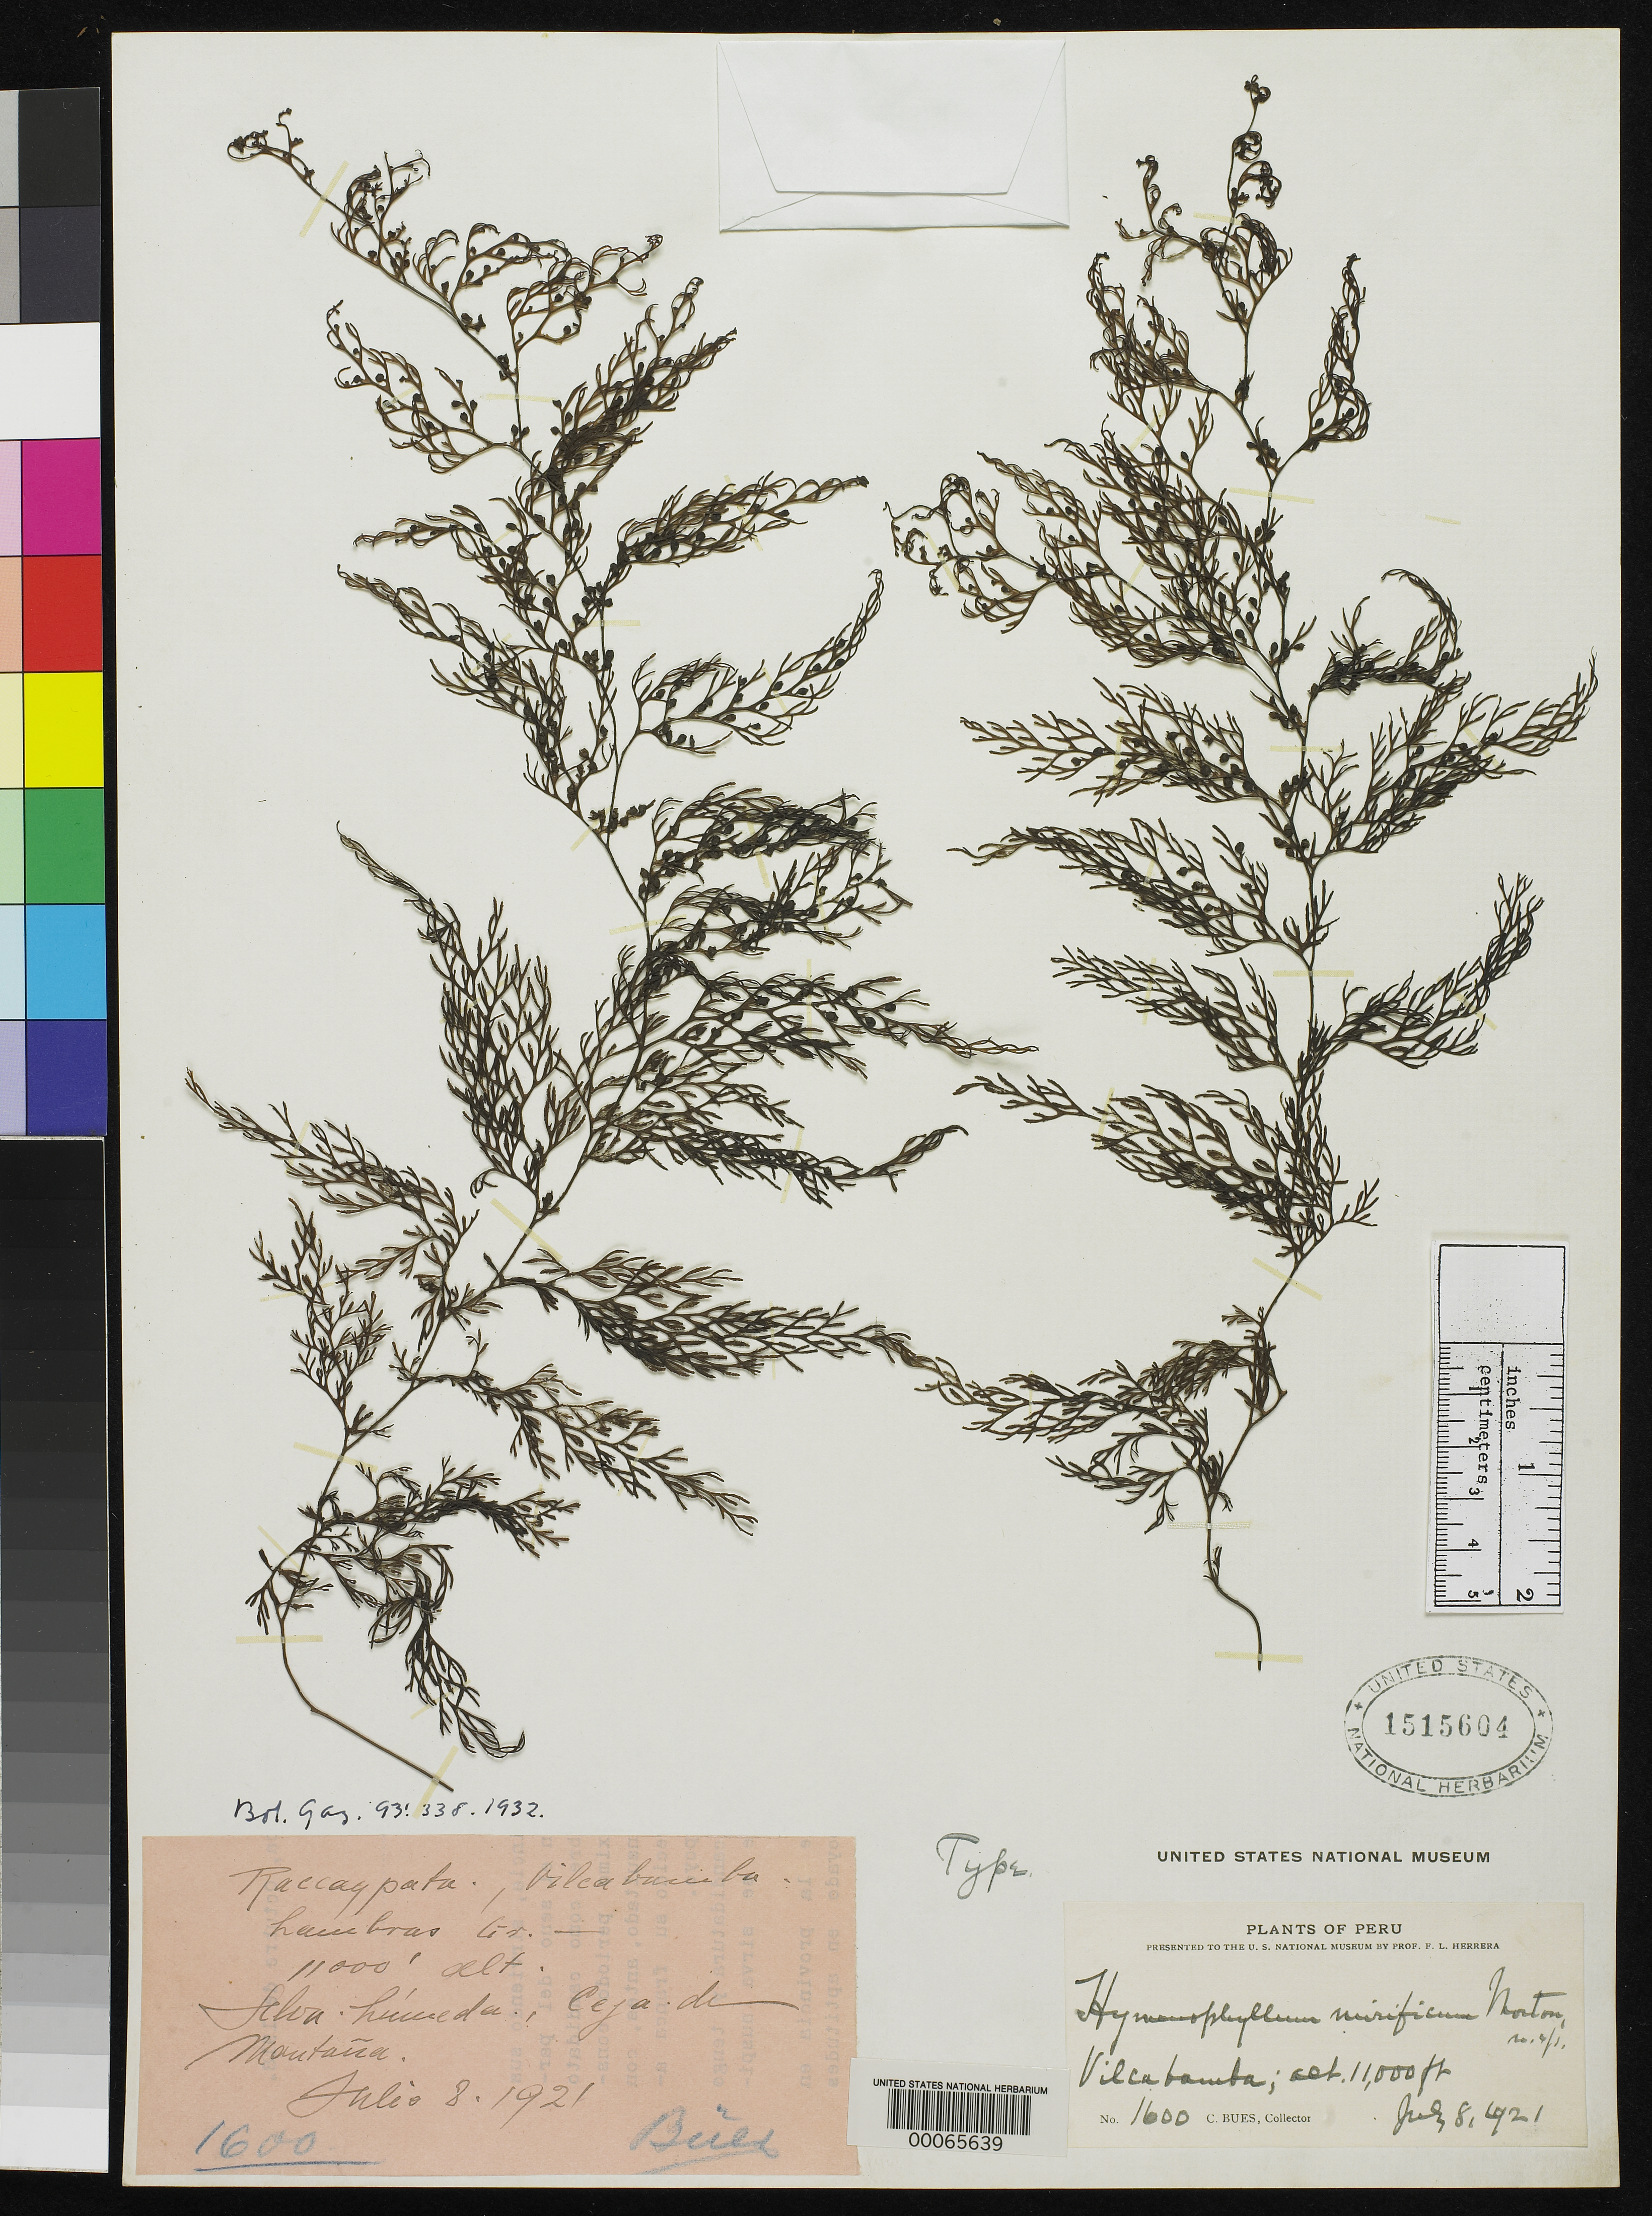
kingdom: Plantae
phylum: Tracheophyta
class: Polypodiopsida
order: Hymenophyllales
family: Hymenophyllaceae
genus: Hymenophyllum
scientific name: Hymenophyllum mirificum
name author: C.V. Morton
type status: Holotype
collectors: C. Bues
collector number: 1600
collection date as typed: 08 Jul 1921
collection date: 1921-07-08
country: Peru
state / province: Huánuco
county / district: Huamalies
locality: Villabamba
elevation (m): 335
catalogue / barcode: US 1515604